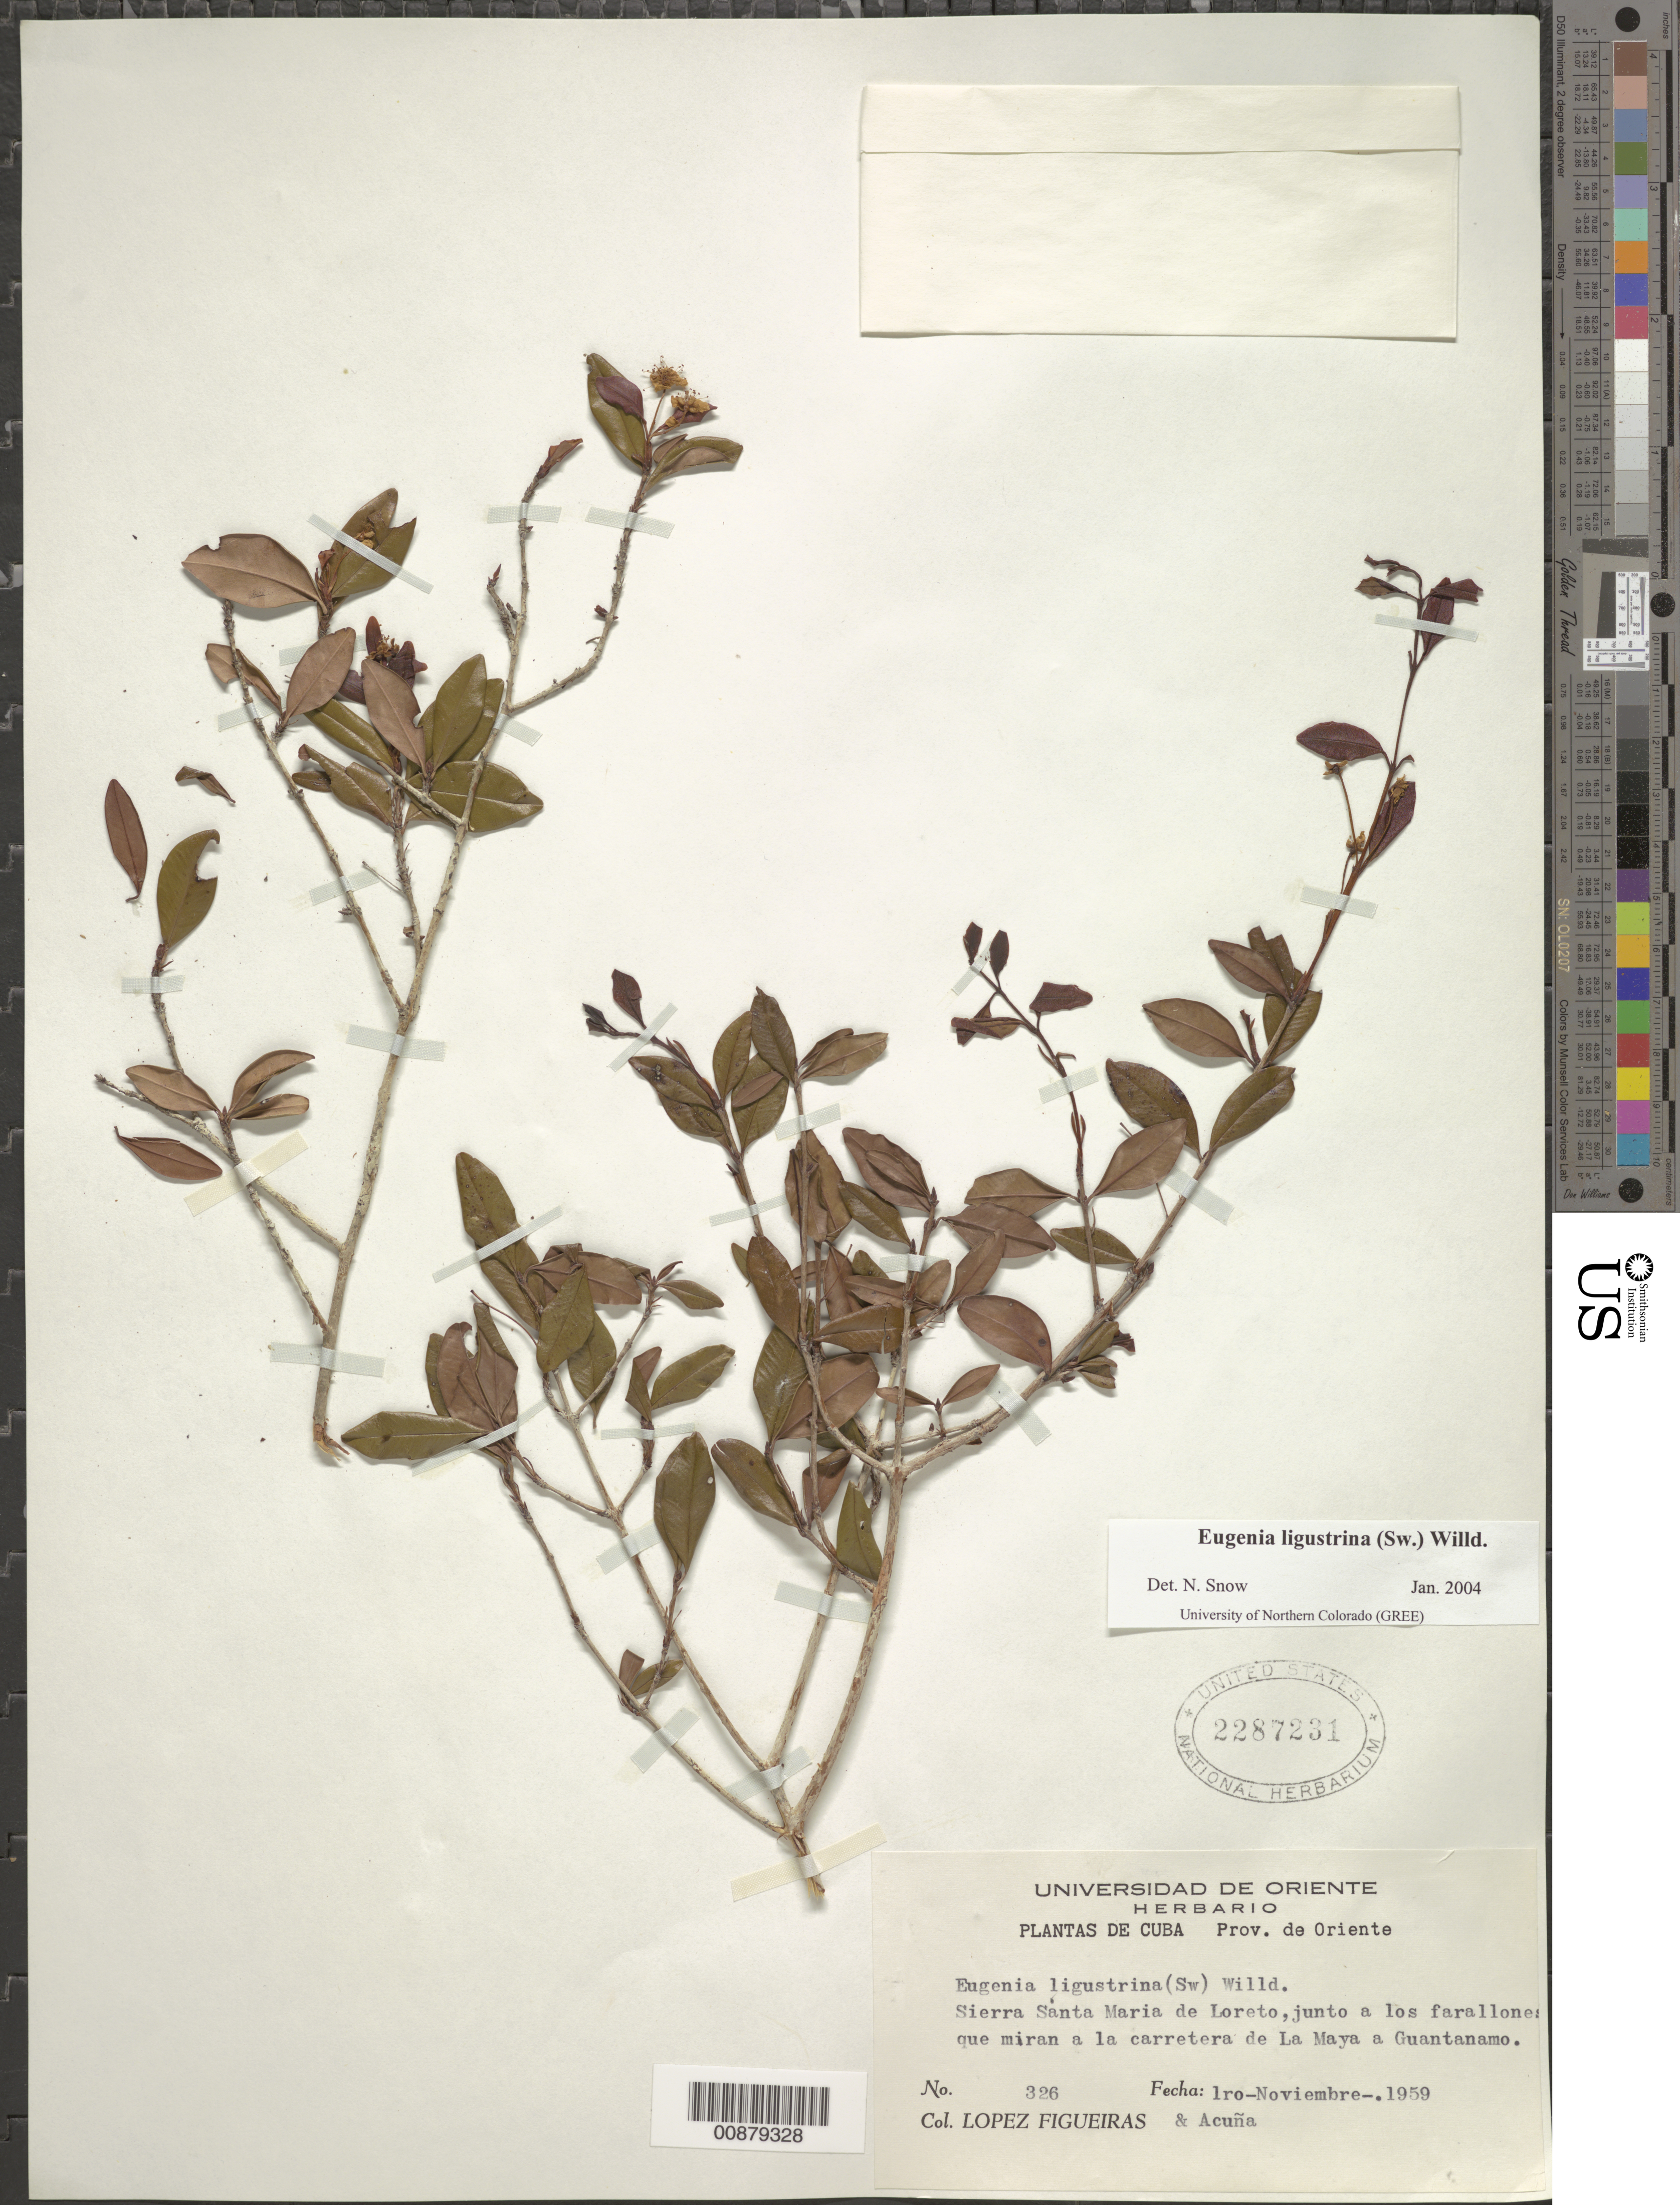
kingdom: Plantae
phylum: Tracheophyta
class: Magnoliopsida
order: Myrtales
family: Myrtaceae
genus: Eugenia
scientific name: Eugenia ligustrina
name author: (Sw.) Willd.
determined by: Snow, N. W.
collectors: M. López Figueiras & Acuña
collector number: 326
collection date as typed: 01 Nov 1959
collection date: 1959-11-01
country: Cuba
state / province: Oriente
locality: Sierra Santa Maria de Loreto, junto a los farallones que miran a la carretera de La Maya a Guantanamo.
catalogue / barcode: US 2287231